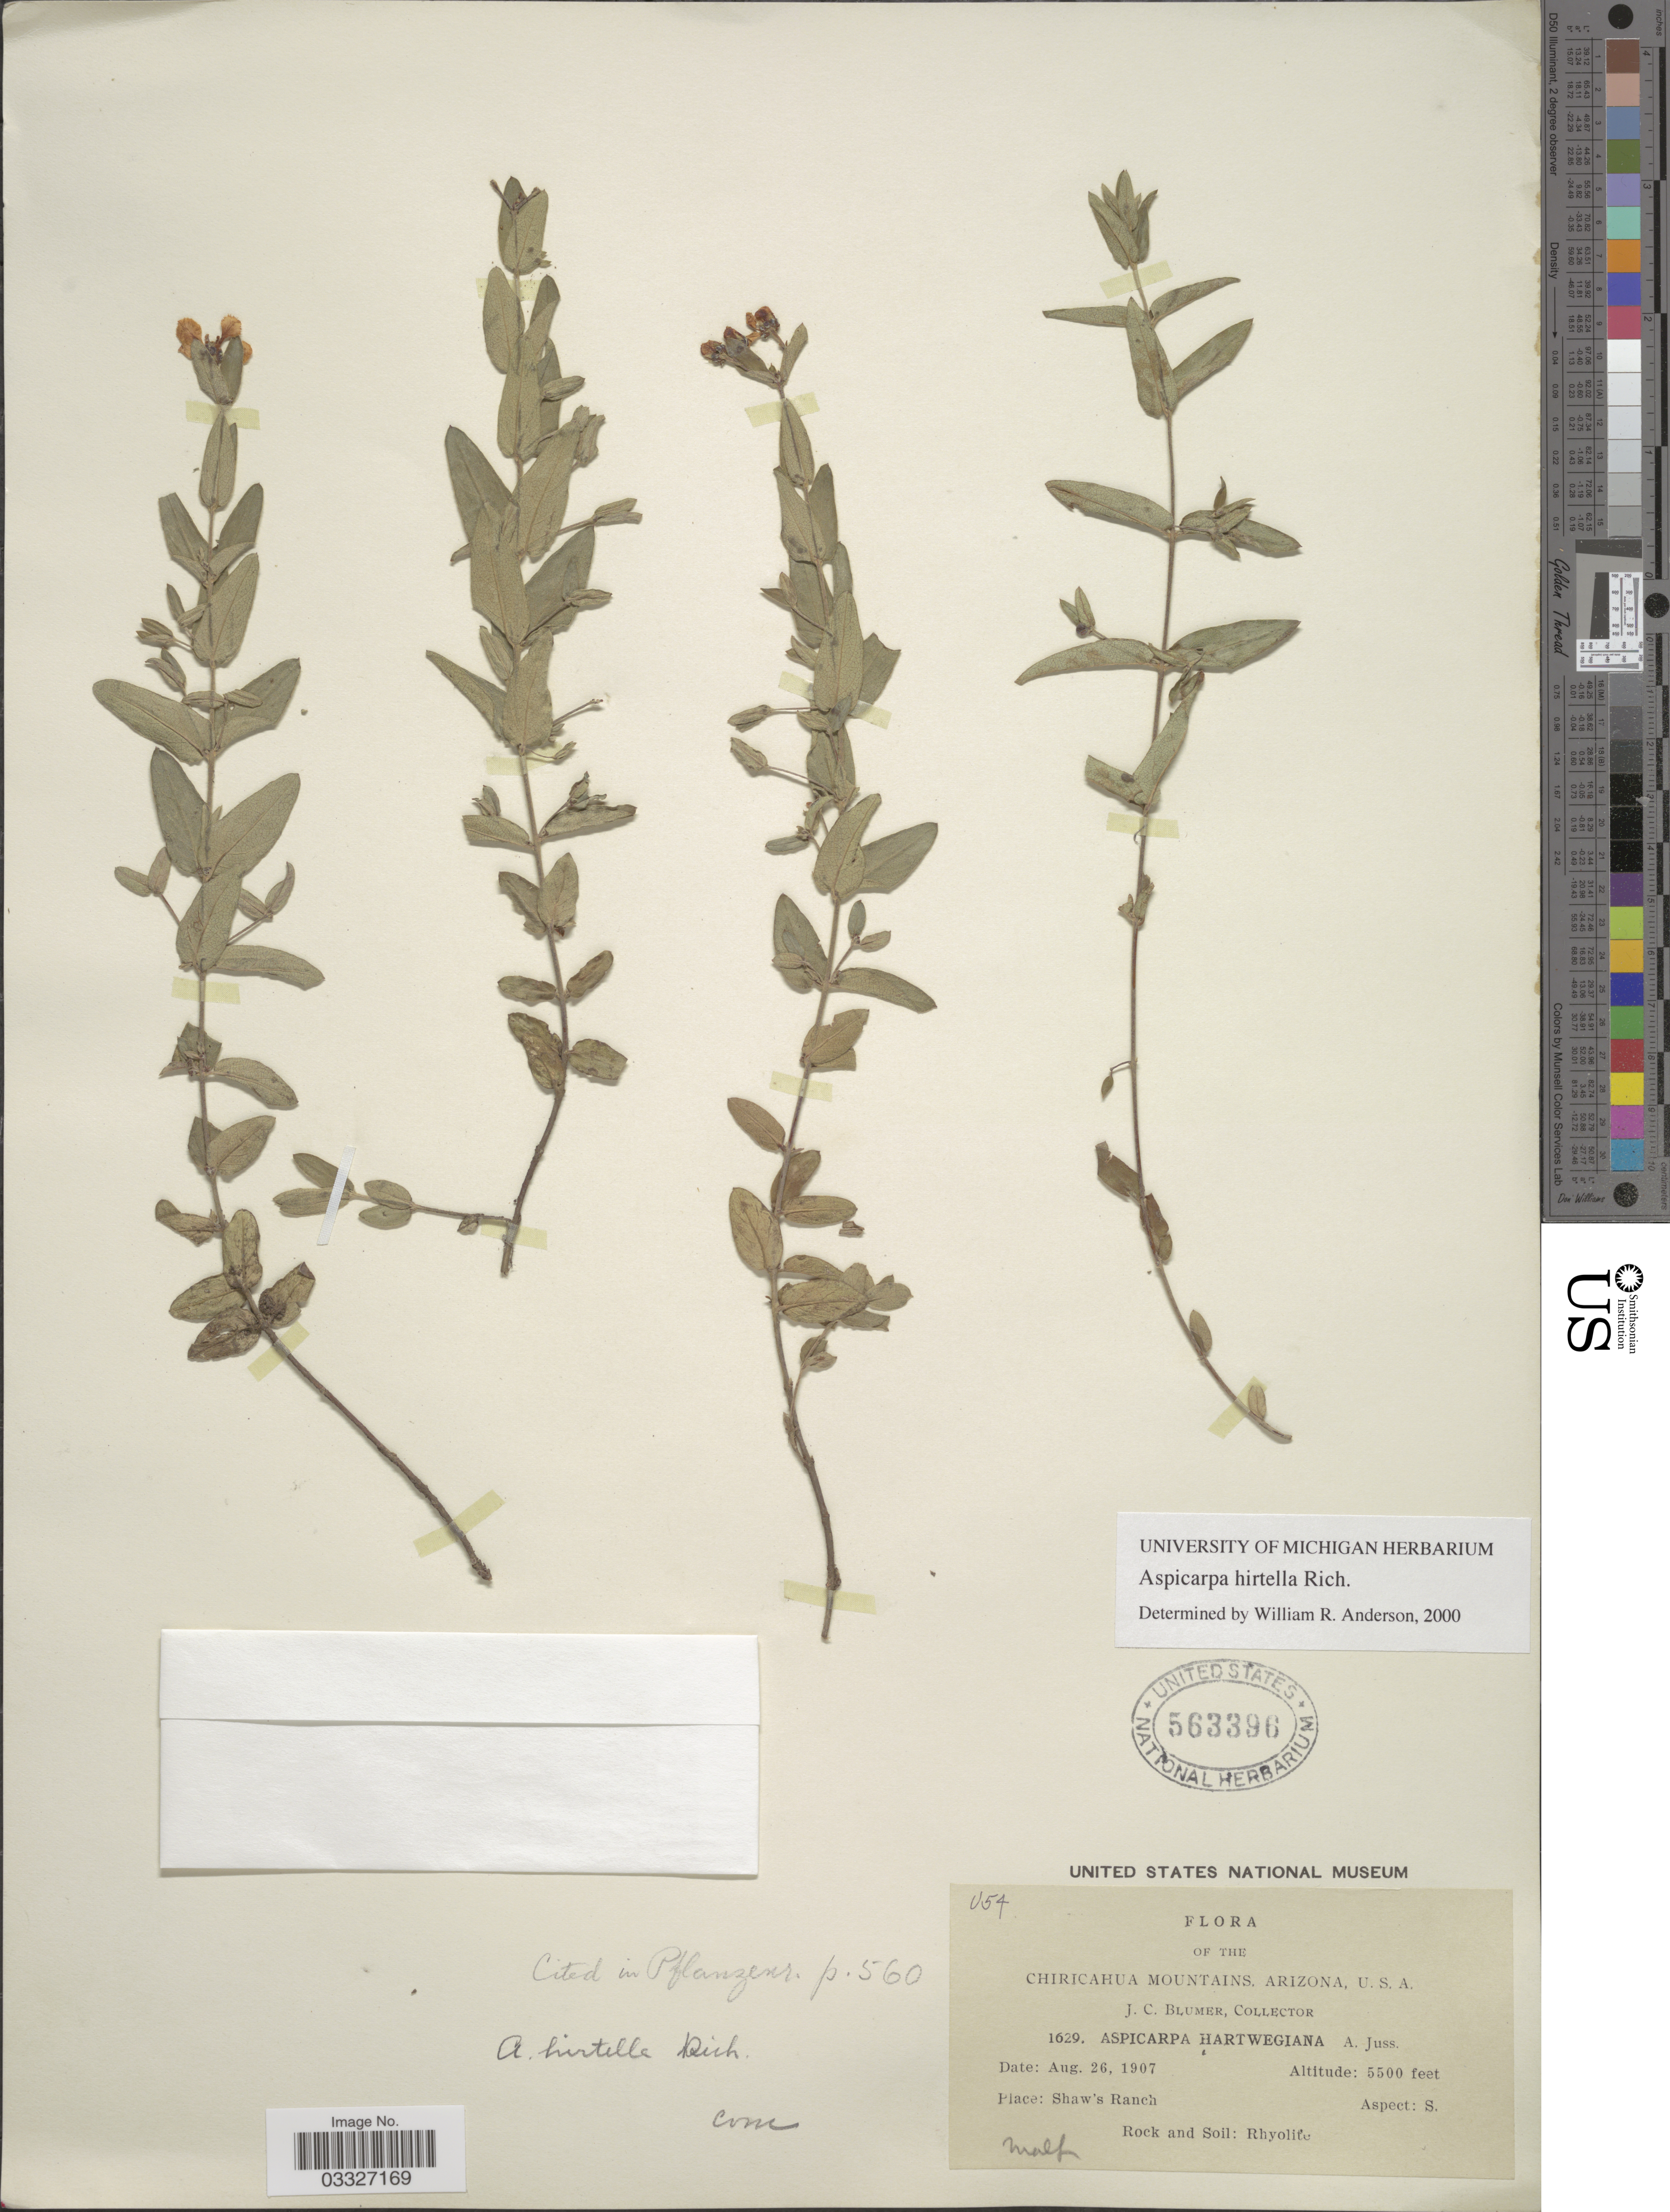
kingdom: Plantae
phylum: Tracheophyta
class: Magnoliopsida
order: Malpighiales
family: Malpighiaceae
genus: Aspicarpa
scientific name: Aspicarpa hirtella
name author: Rich.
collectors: J. C. Blumer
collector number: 1629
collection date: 1907-08-26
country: United States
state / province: Arizona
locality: The Chiricahua Mountains. Shaw's Ranch.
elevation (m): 1676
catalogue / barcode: US 563396